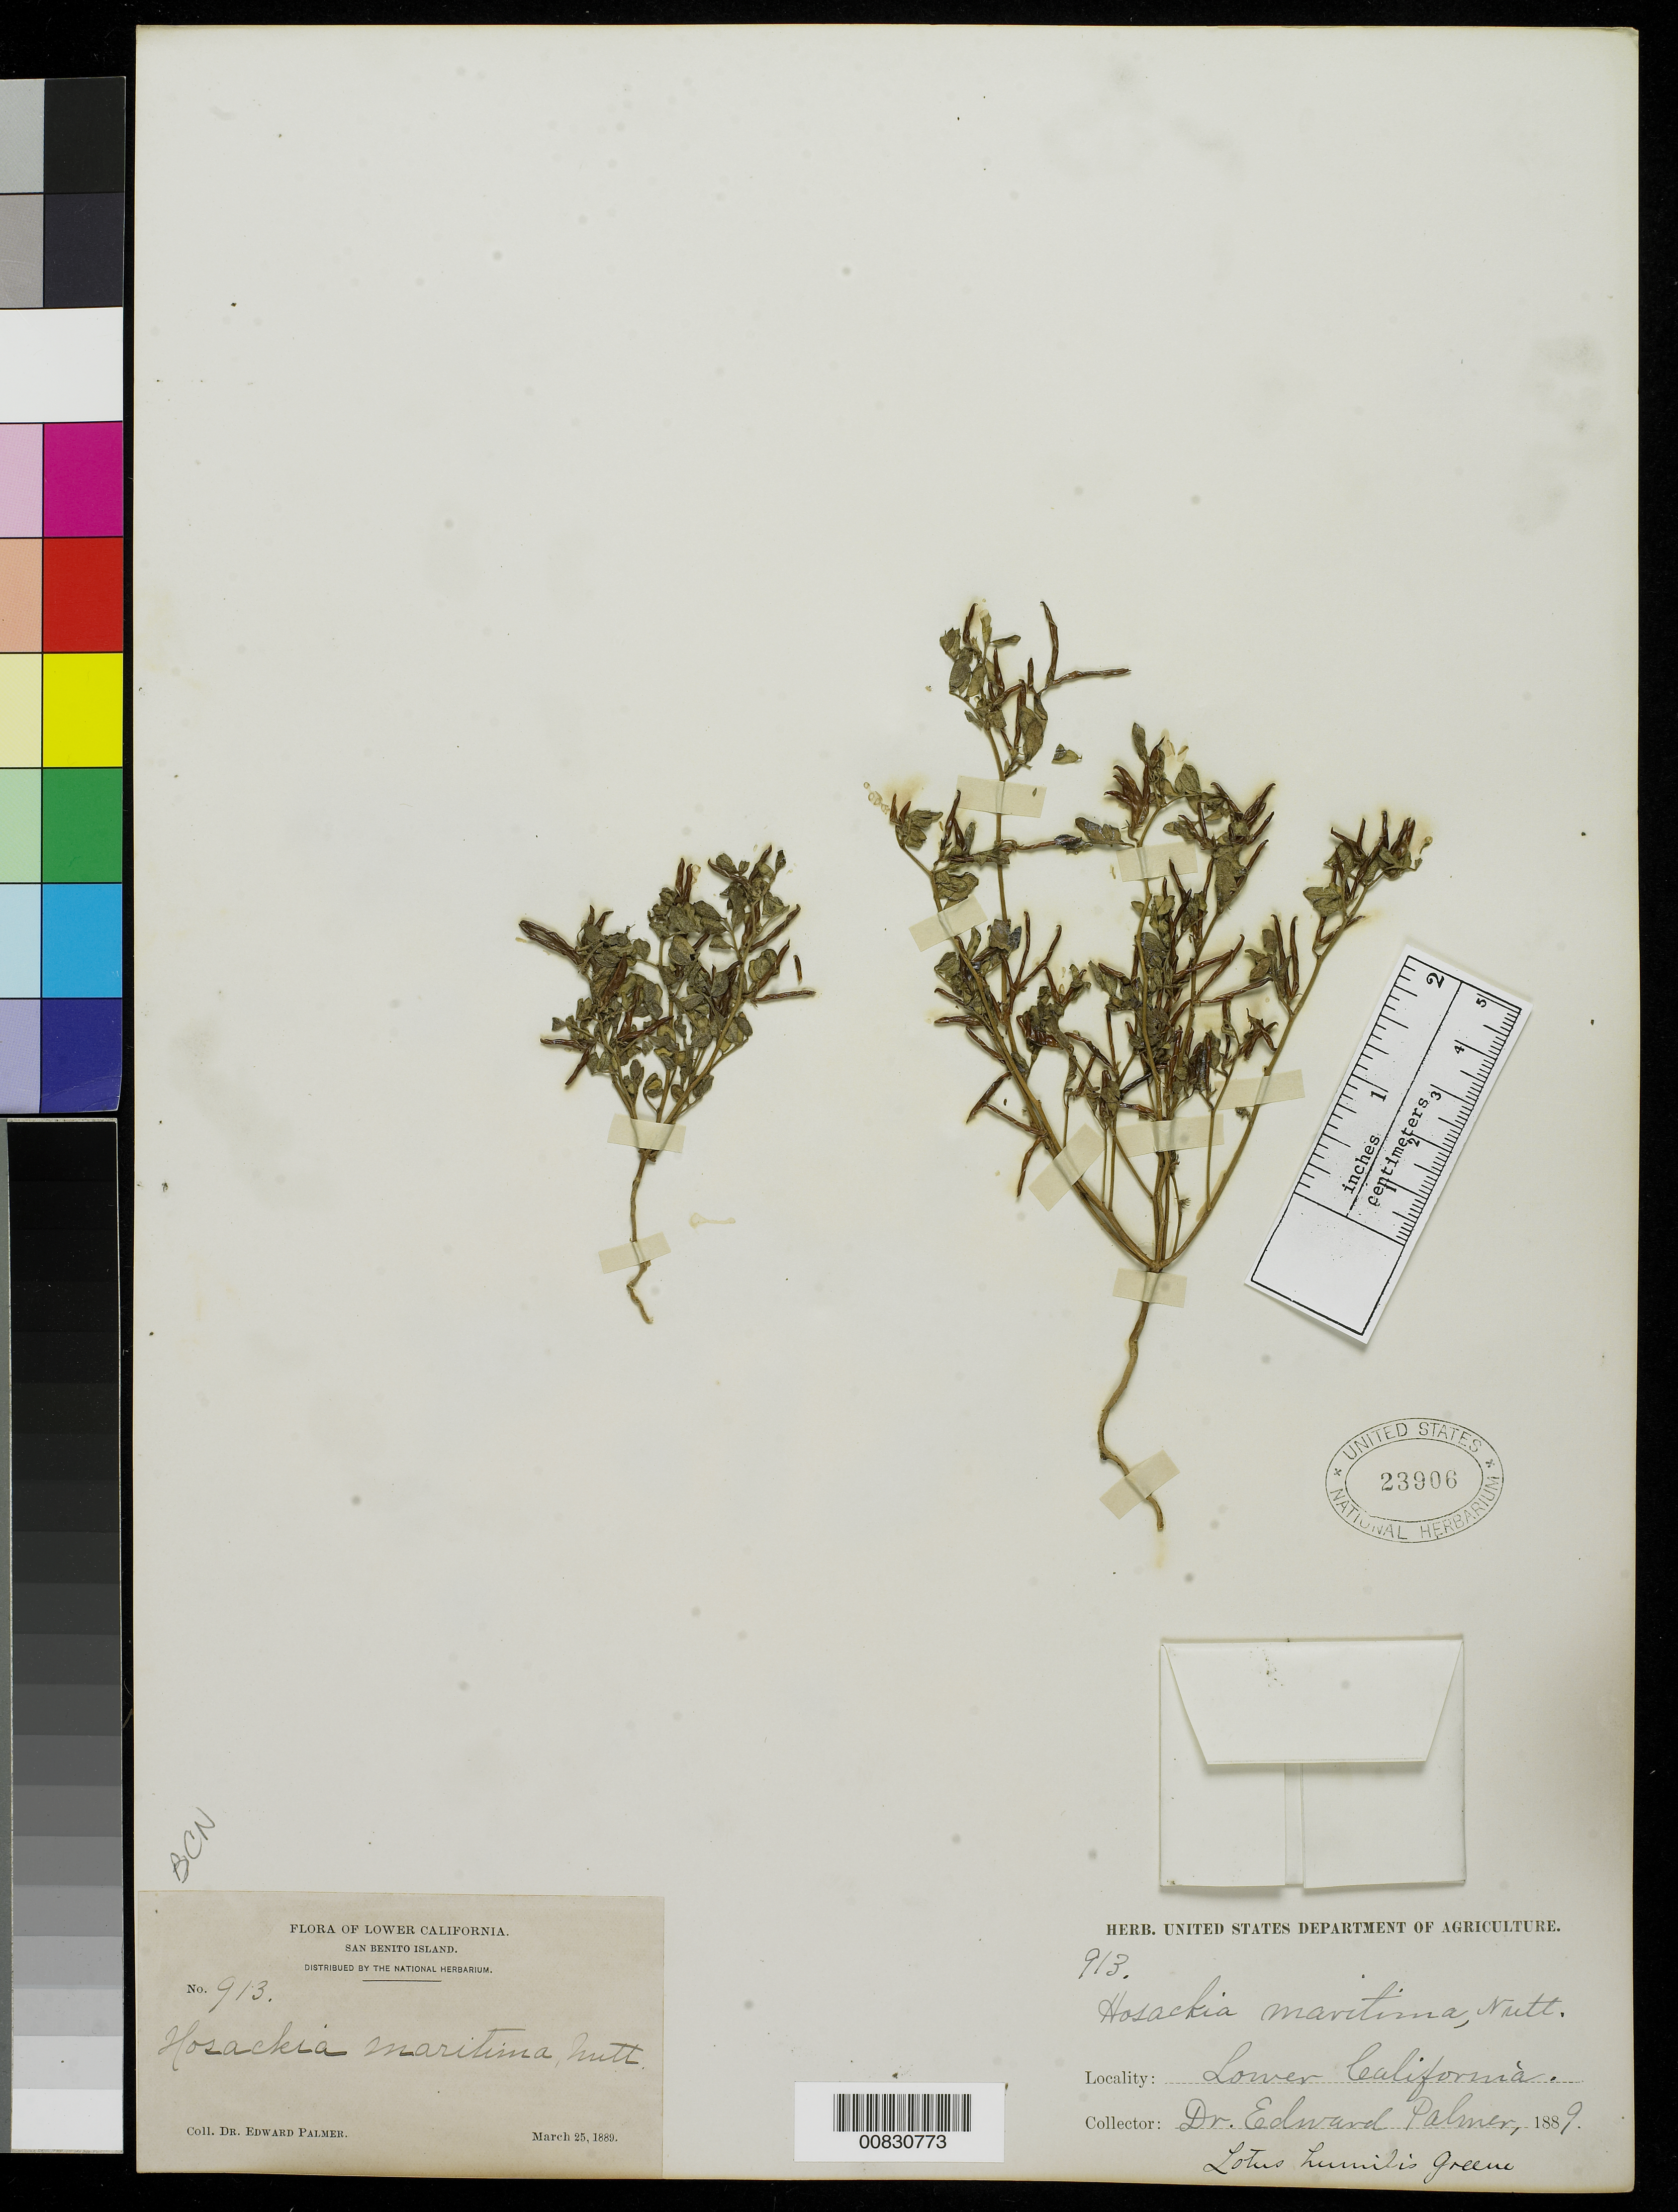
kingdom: Plantae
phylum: Tracheophyta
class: Magnoliopsida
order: Fabales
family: Fabaceae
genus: Acmispon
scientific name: Acmispon maritimus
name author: (Nutt.) D.D. Sokoloff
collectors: E. Palmer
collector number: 913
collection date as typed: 25 Mar 1889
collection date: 1889-03-25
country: Mexico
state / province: Baja California Norte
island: San Benito I.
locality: San Benito Island, Baja California.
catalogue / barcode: US 23906